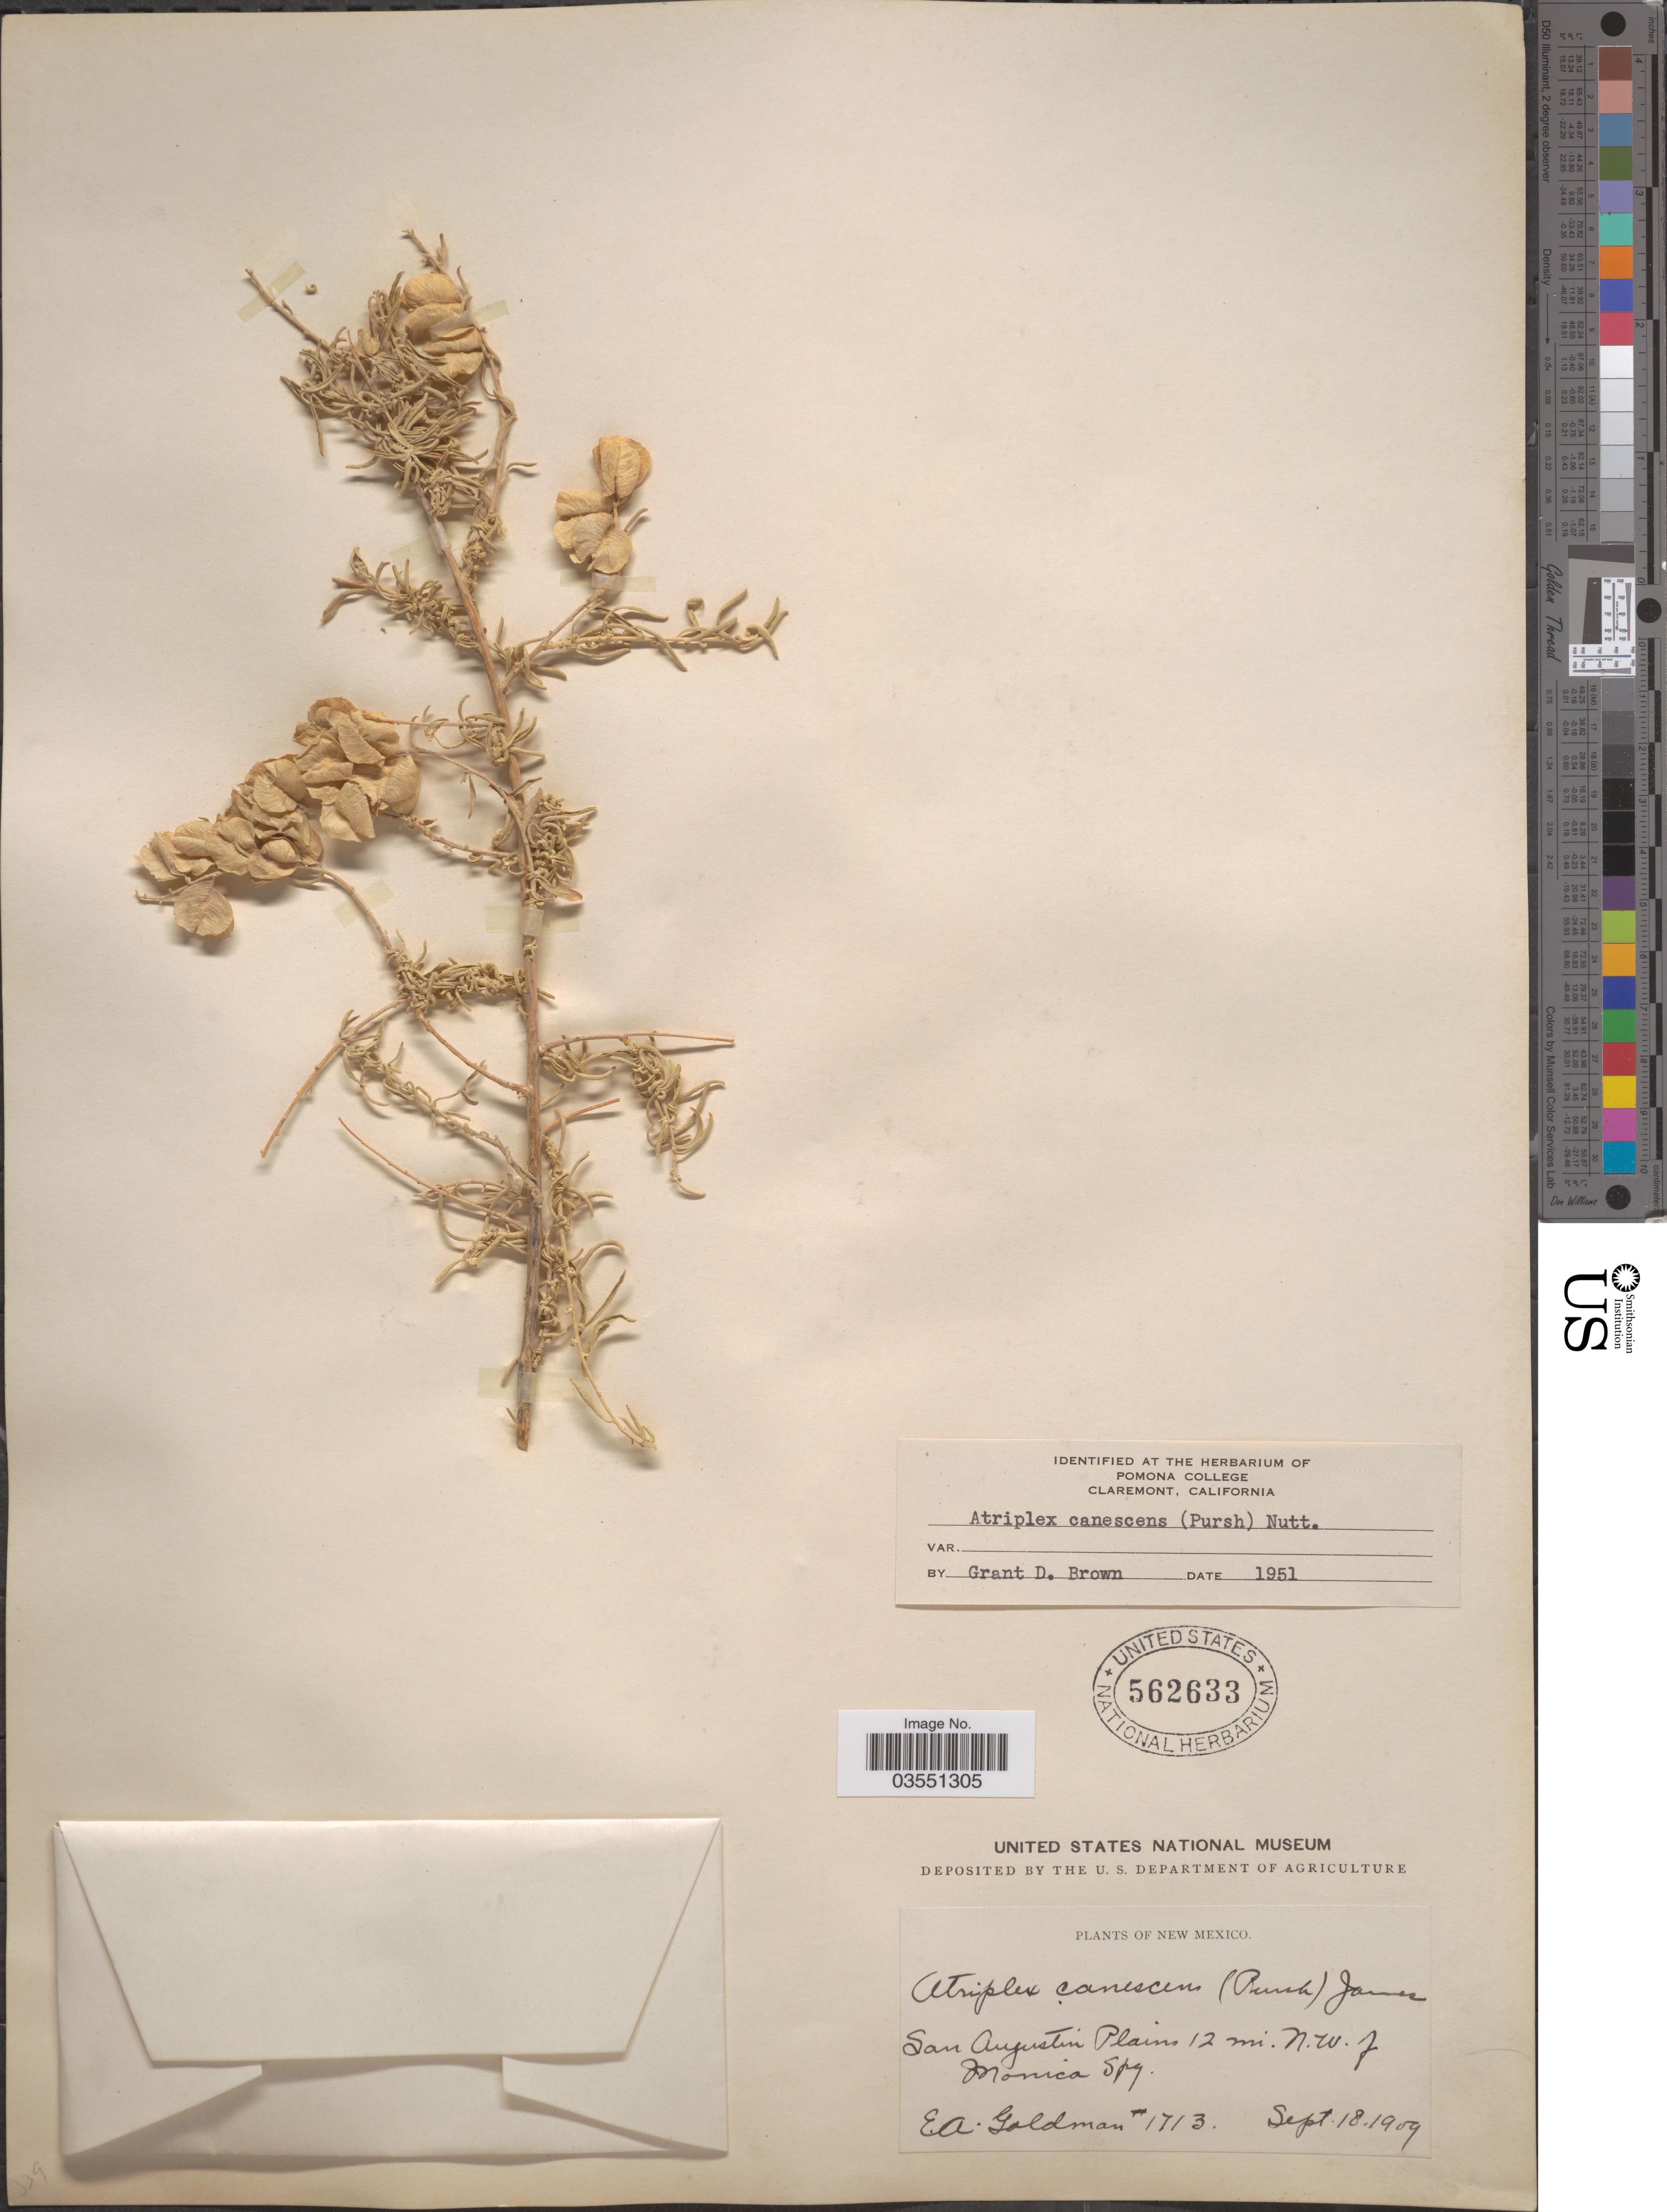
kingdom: Plantae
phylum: Tracheophyta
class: Magnoliopsida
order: Caryophyllales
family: Amaranthaceae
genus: Atriplex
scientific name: Atriplex canescens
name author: (Pursh) Nutt.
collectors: E. A. Goldman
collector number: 1713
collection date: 1909-09-18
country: United States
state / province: New Mexico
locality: San Augustin Plains 12 mi. N.W. of Monica Spg.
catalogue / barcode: US 562633